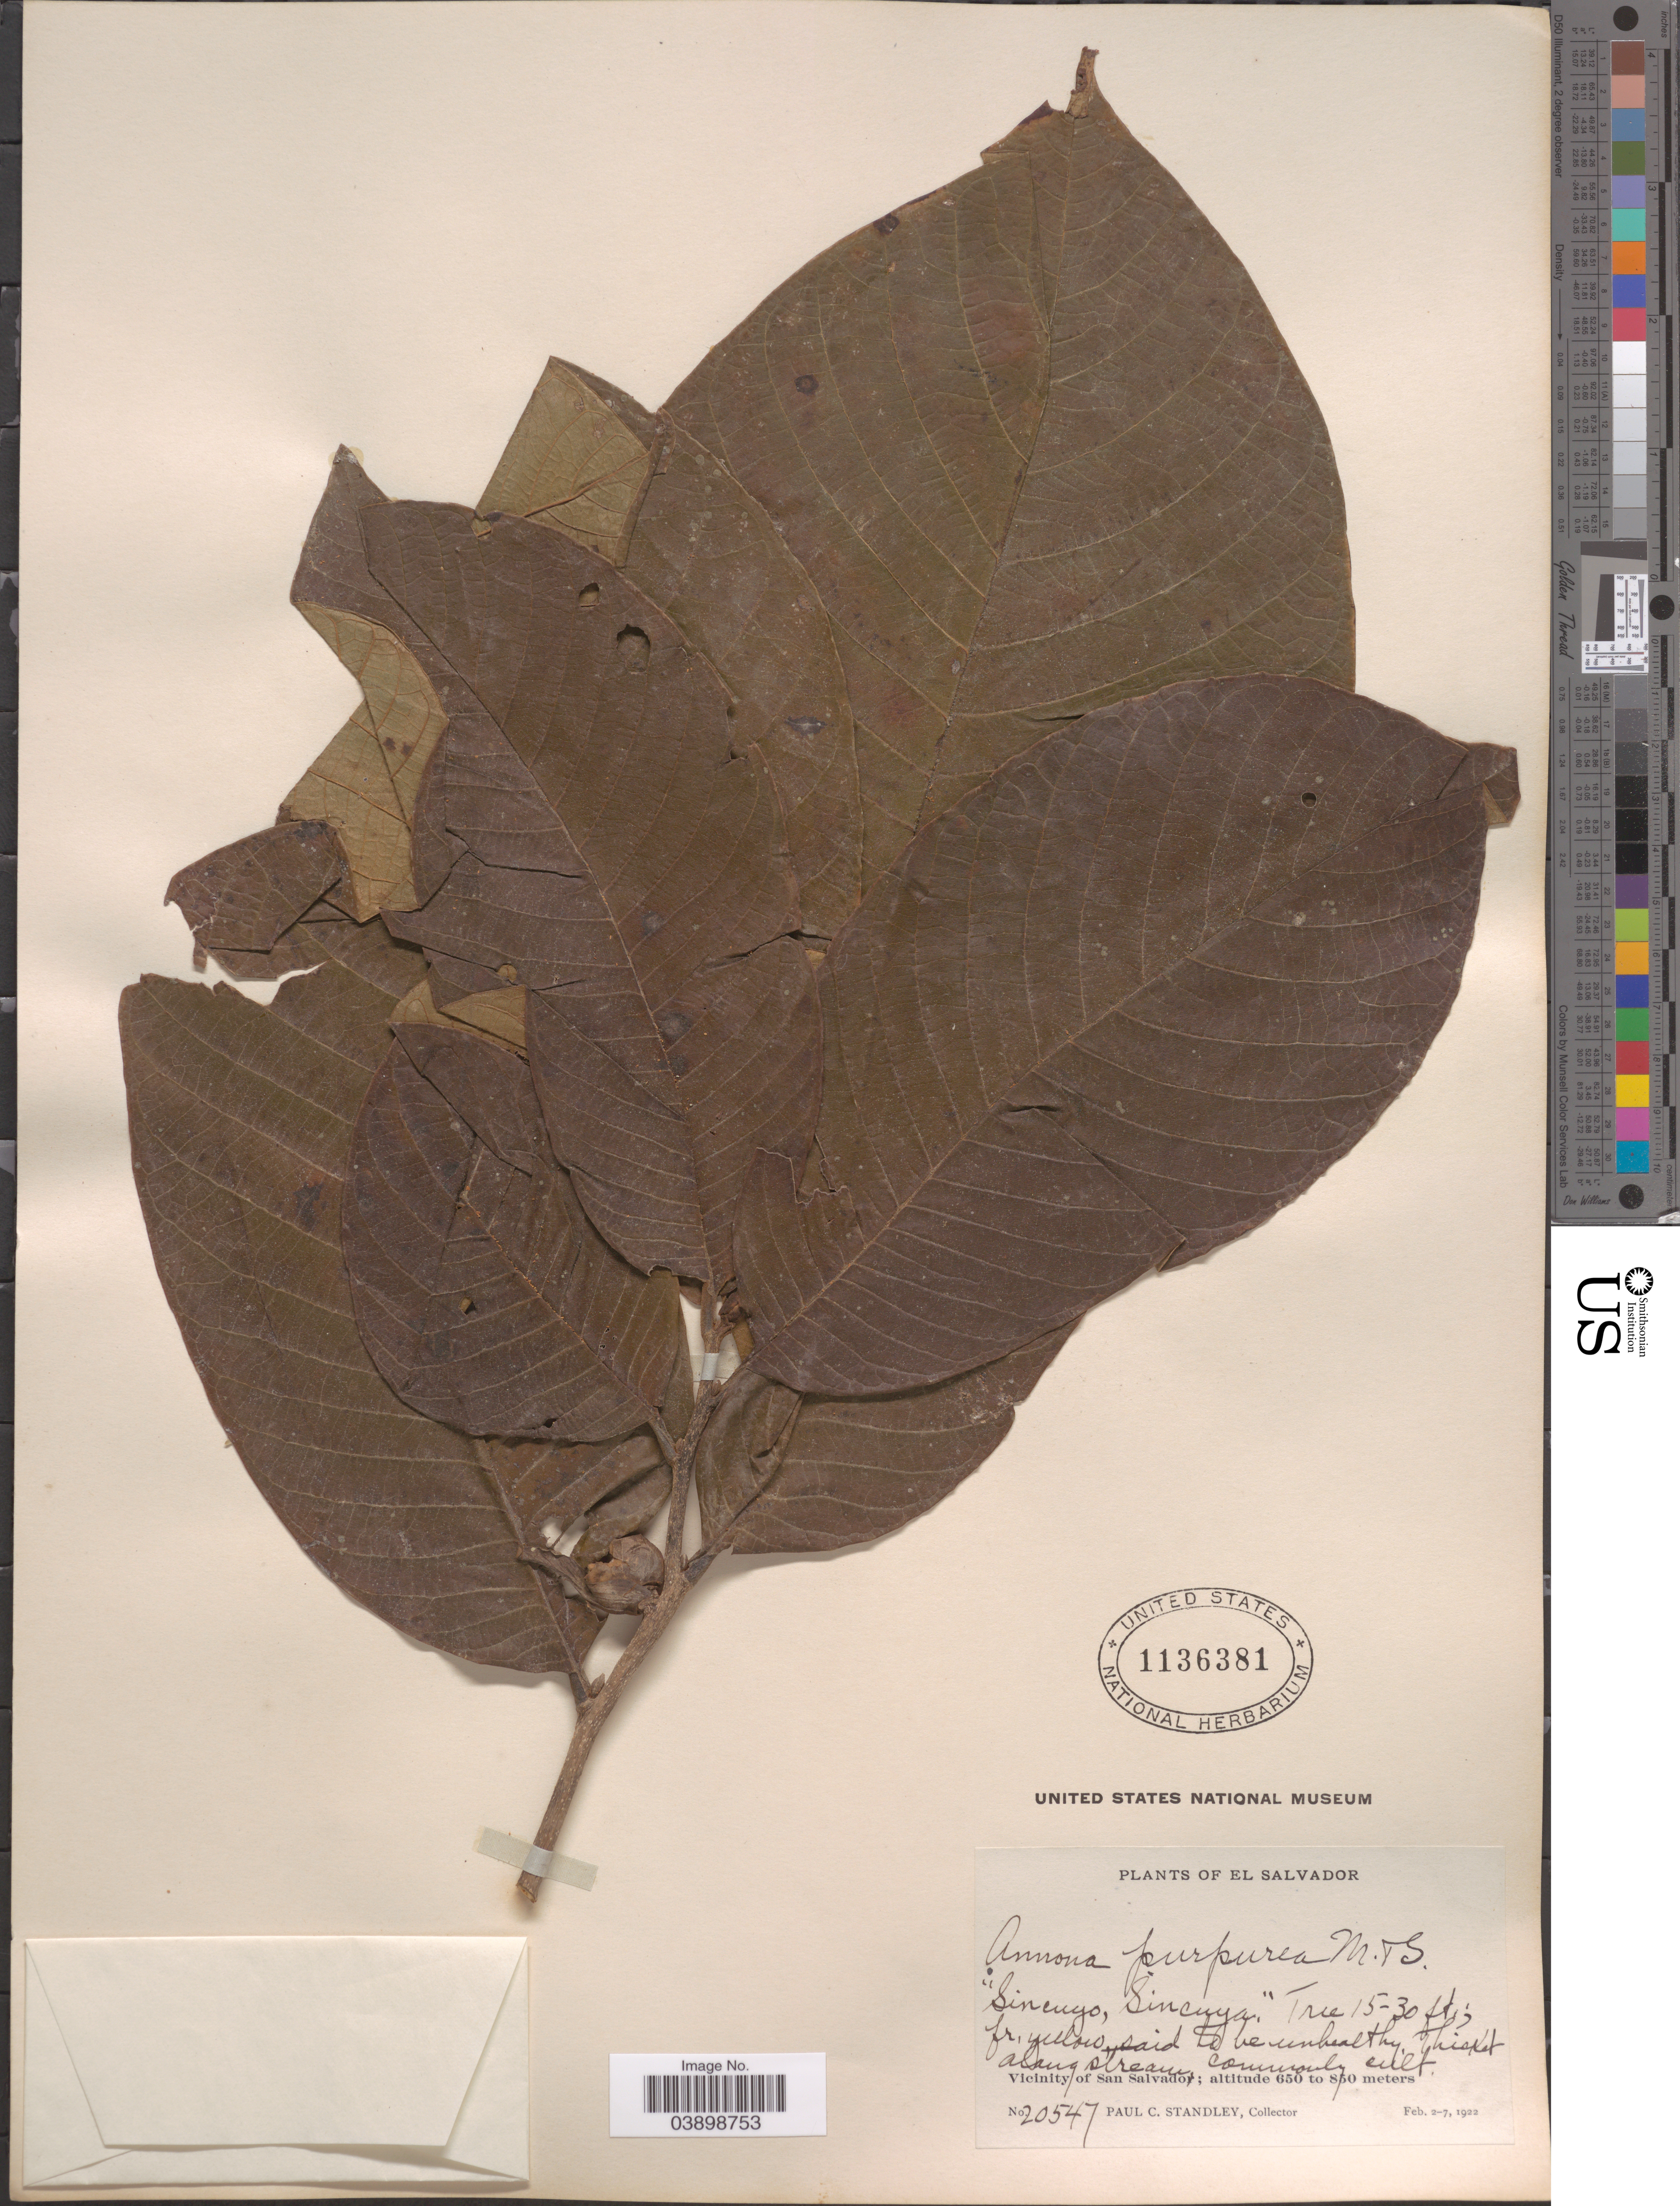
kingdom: Plantae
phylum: Tracheophyta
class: Magnoliopsida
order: Magnoliales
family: Annonaceae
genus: Annona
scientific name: Annona purpurea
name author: Moc. & Sessé ex Dunal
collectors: P. C. Standley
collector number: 20547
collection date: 1922-02-02/1922-02-07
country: El Salvador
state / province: San Salvador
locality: Along stream. Vicinity of San Salvador.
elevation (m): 650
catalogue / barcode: US 1136381